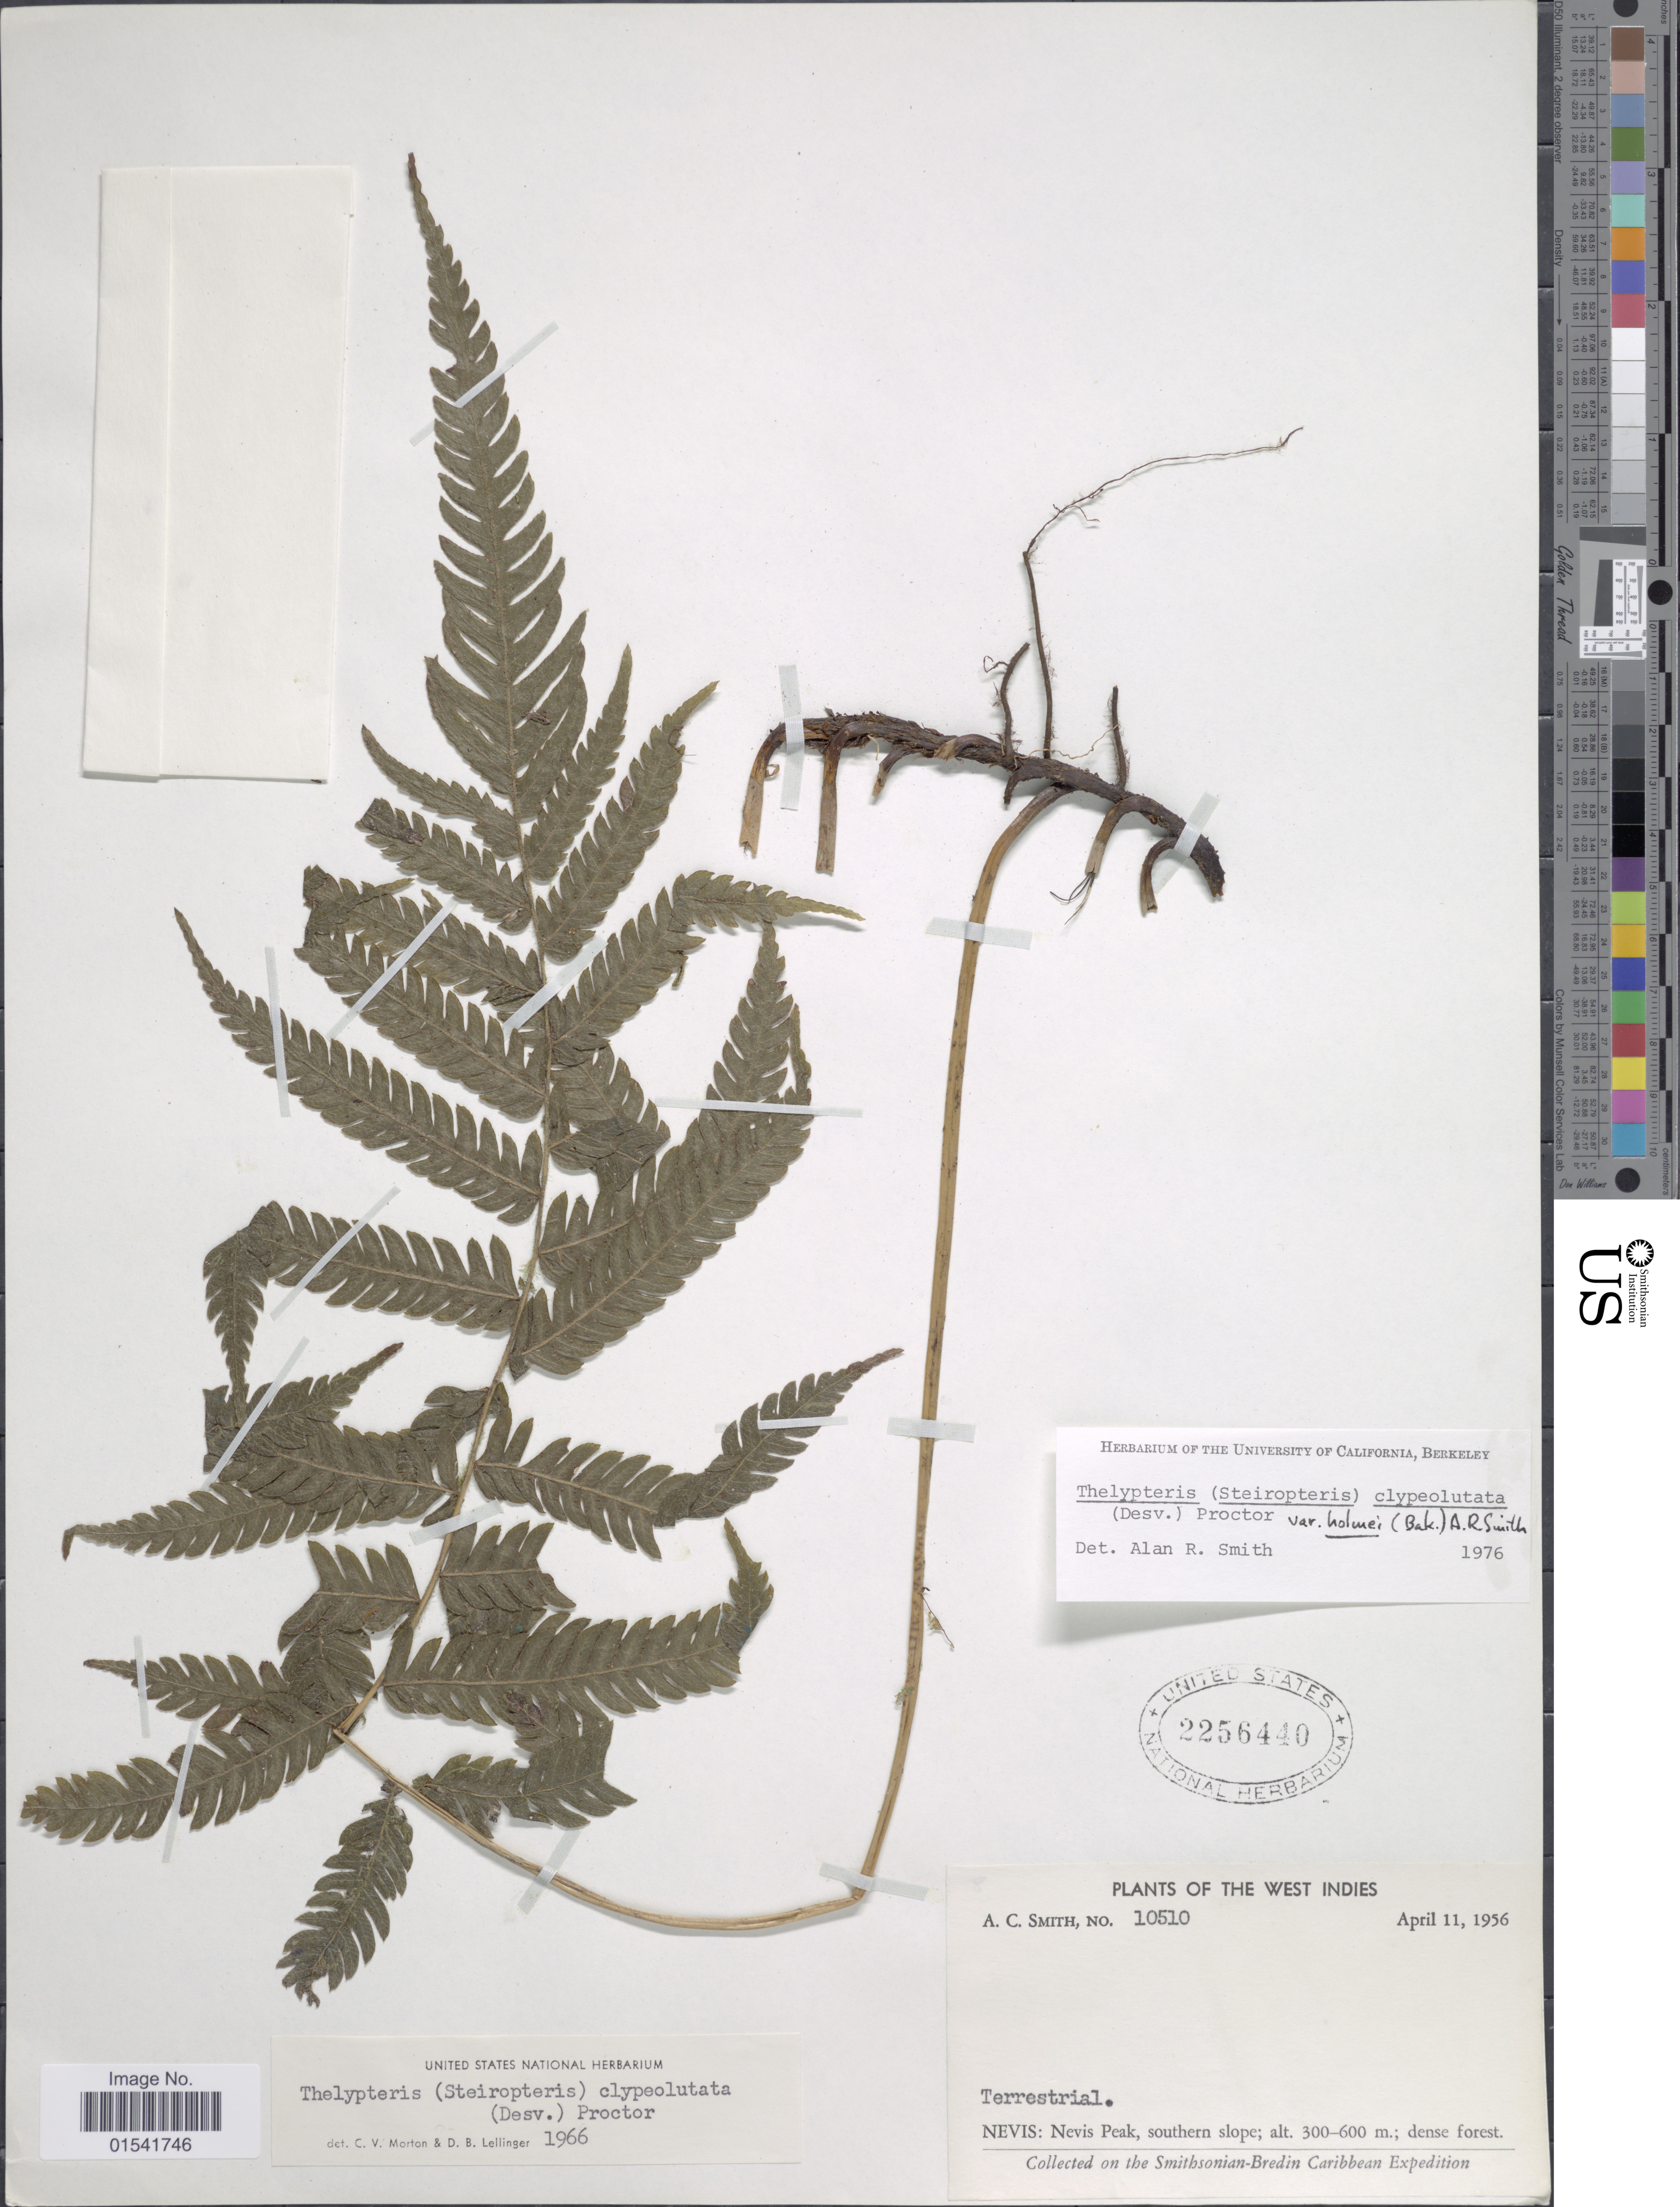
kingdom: Plantae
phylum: Tracheophyta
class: Polypodiopsida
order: Polypodiales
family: Thelypteridaceae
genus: Steiropteris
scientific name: Steiropteris clypeolutata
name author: (Desv.) Pic. Serm.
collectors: A. C. Smith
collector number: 10510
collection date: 1956-04-11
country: St. Christopher-Nevis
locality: West Indies, Nevis: Nevis Peak, southern slope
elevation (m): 300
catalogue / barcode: US 2256440